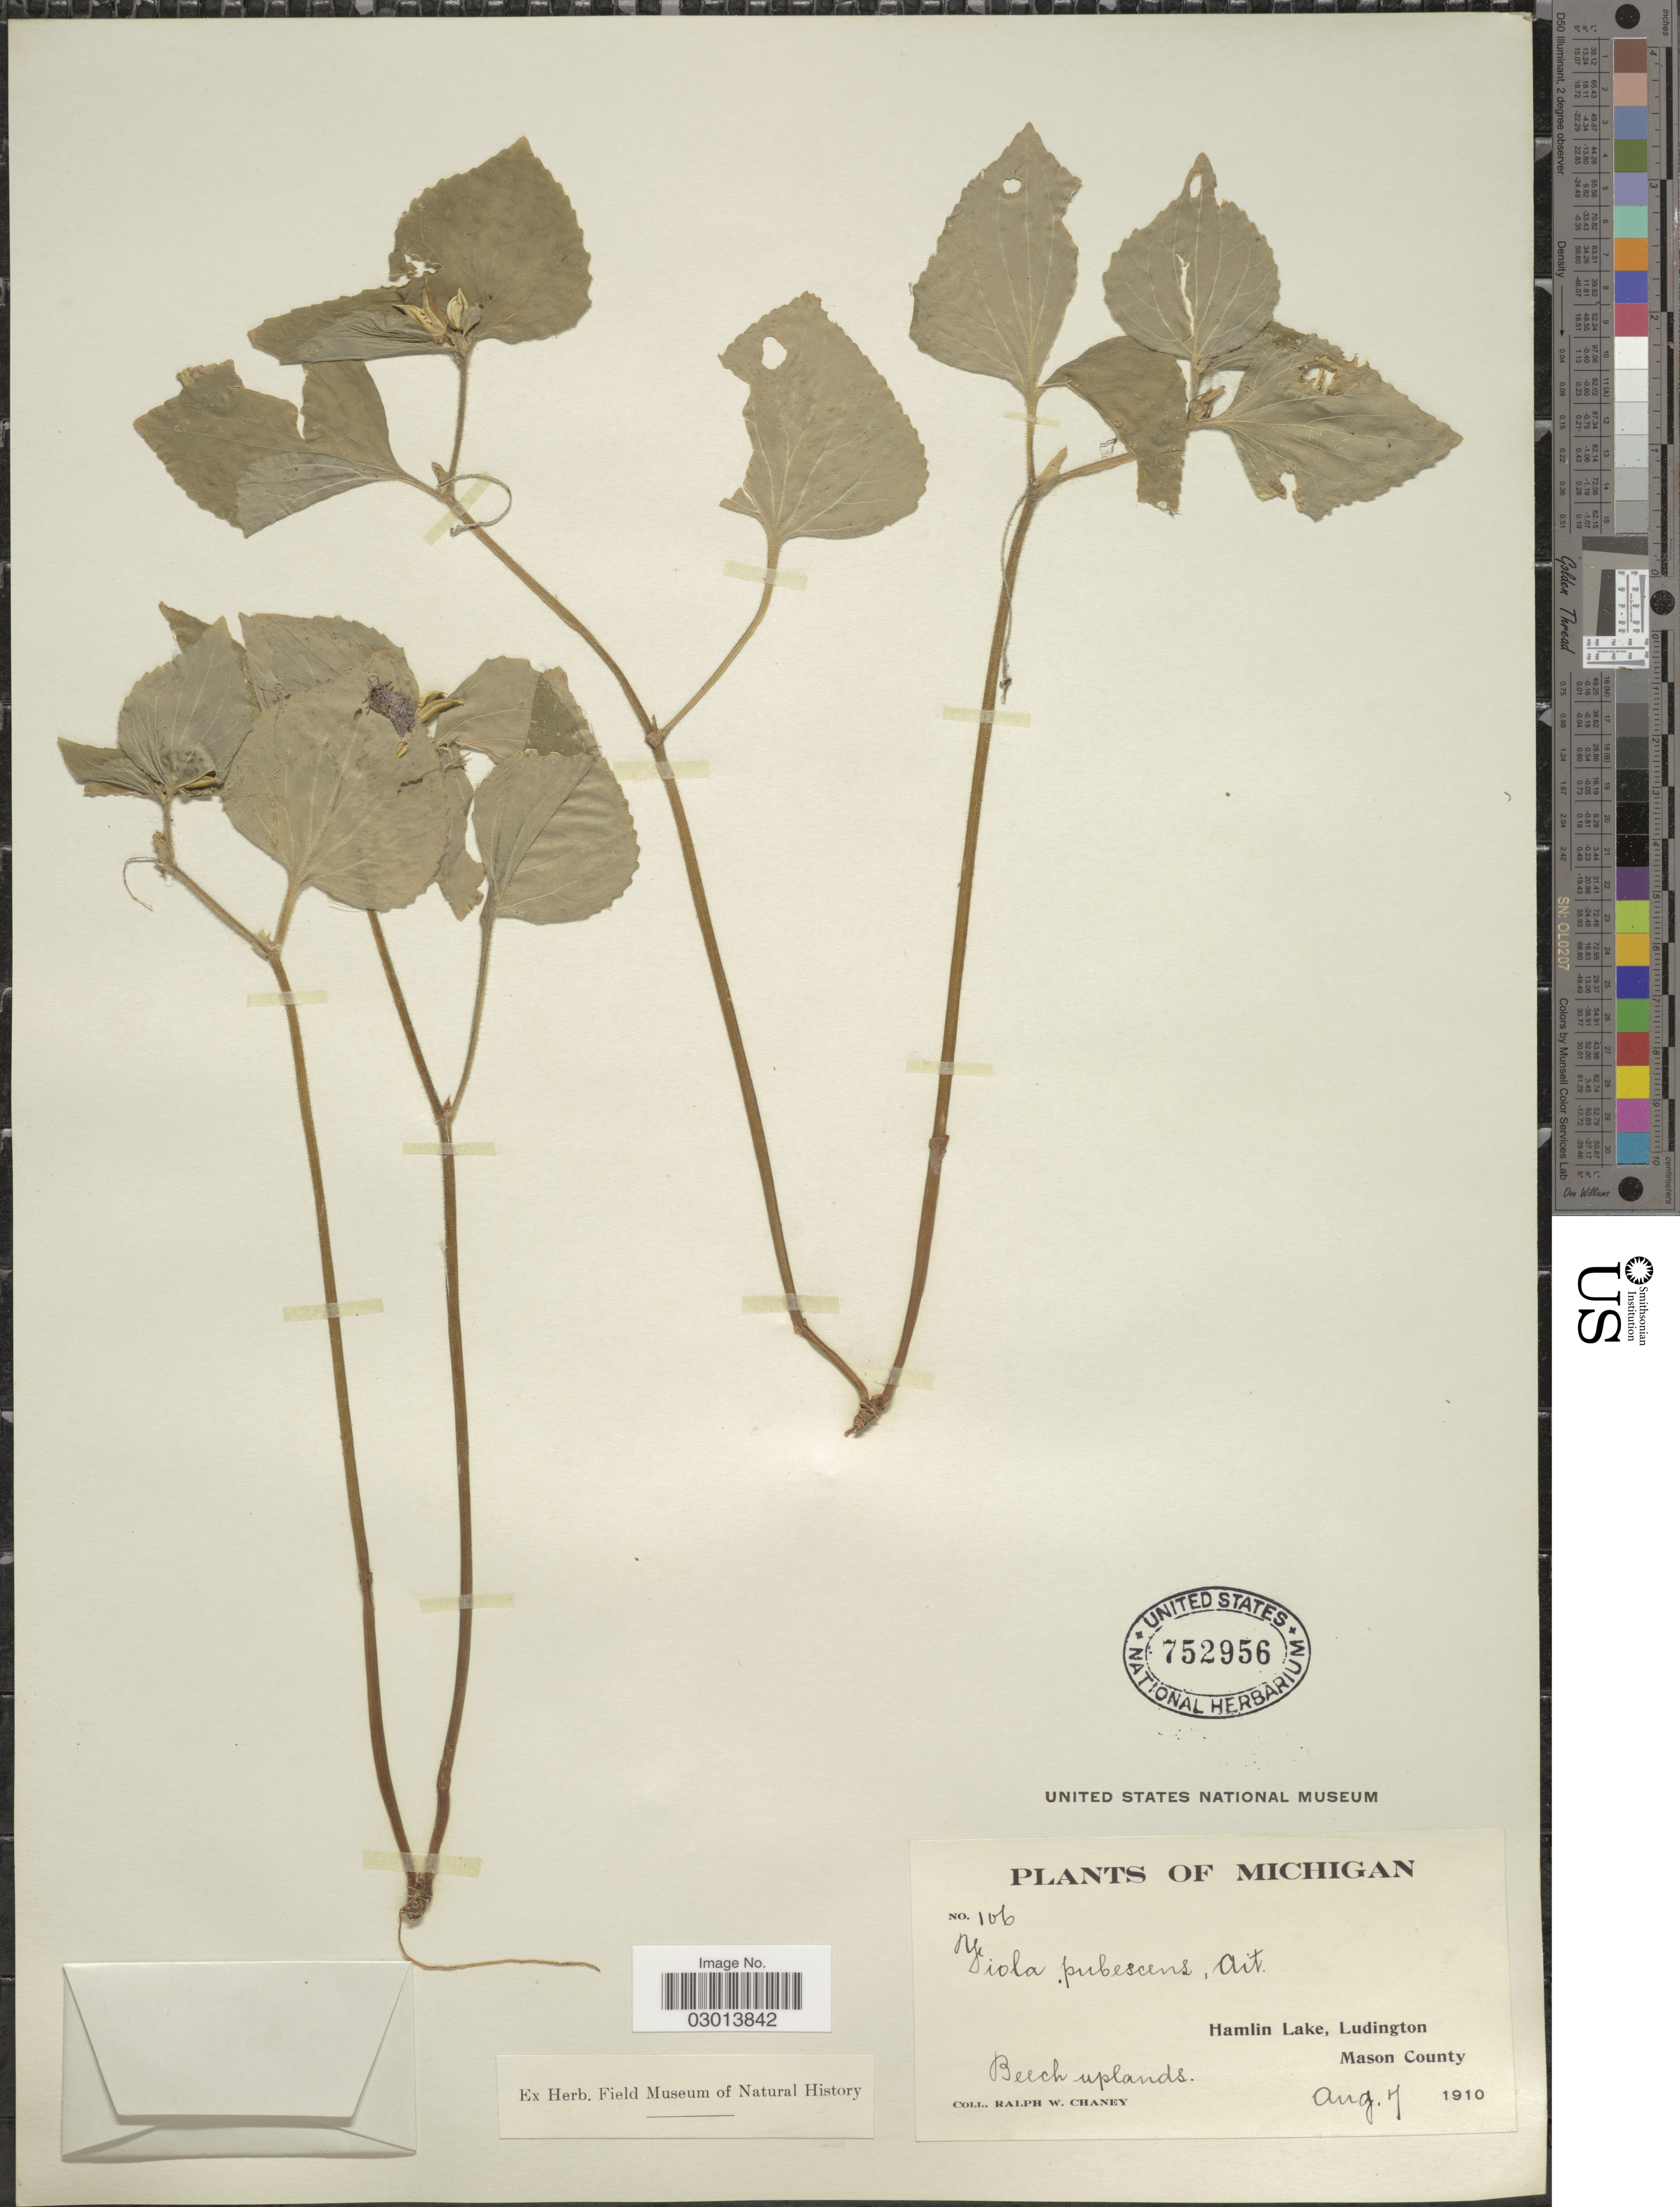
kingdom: Plantae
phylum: Tracheophyta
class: Magnoliopsida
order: Malpighiales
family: Violaceae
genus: Viola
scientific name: Viola pubescens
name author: Aiton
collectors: R. Chaney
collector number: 106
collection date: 1910-08-07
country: United States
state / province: Michigan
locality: Hamlin Lake, Ludington, Mason County.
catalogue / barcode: US 752956